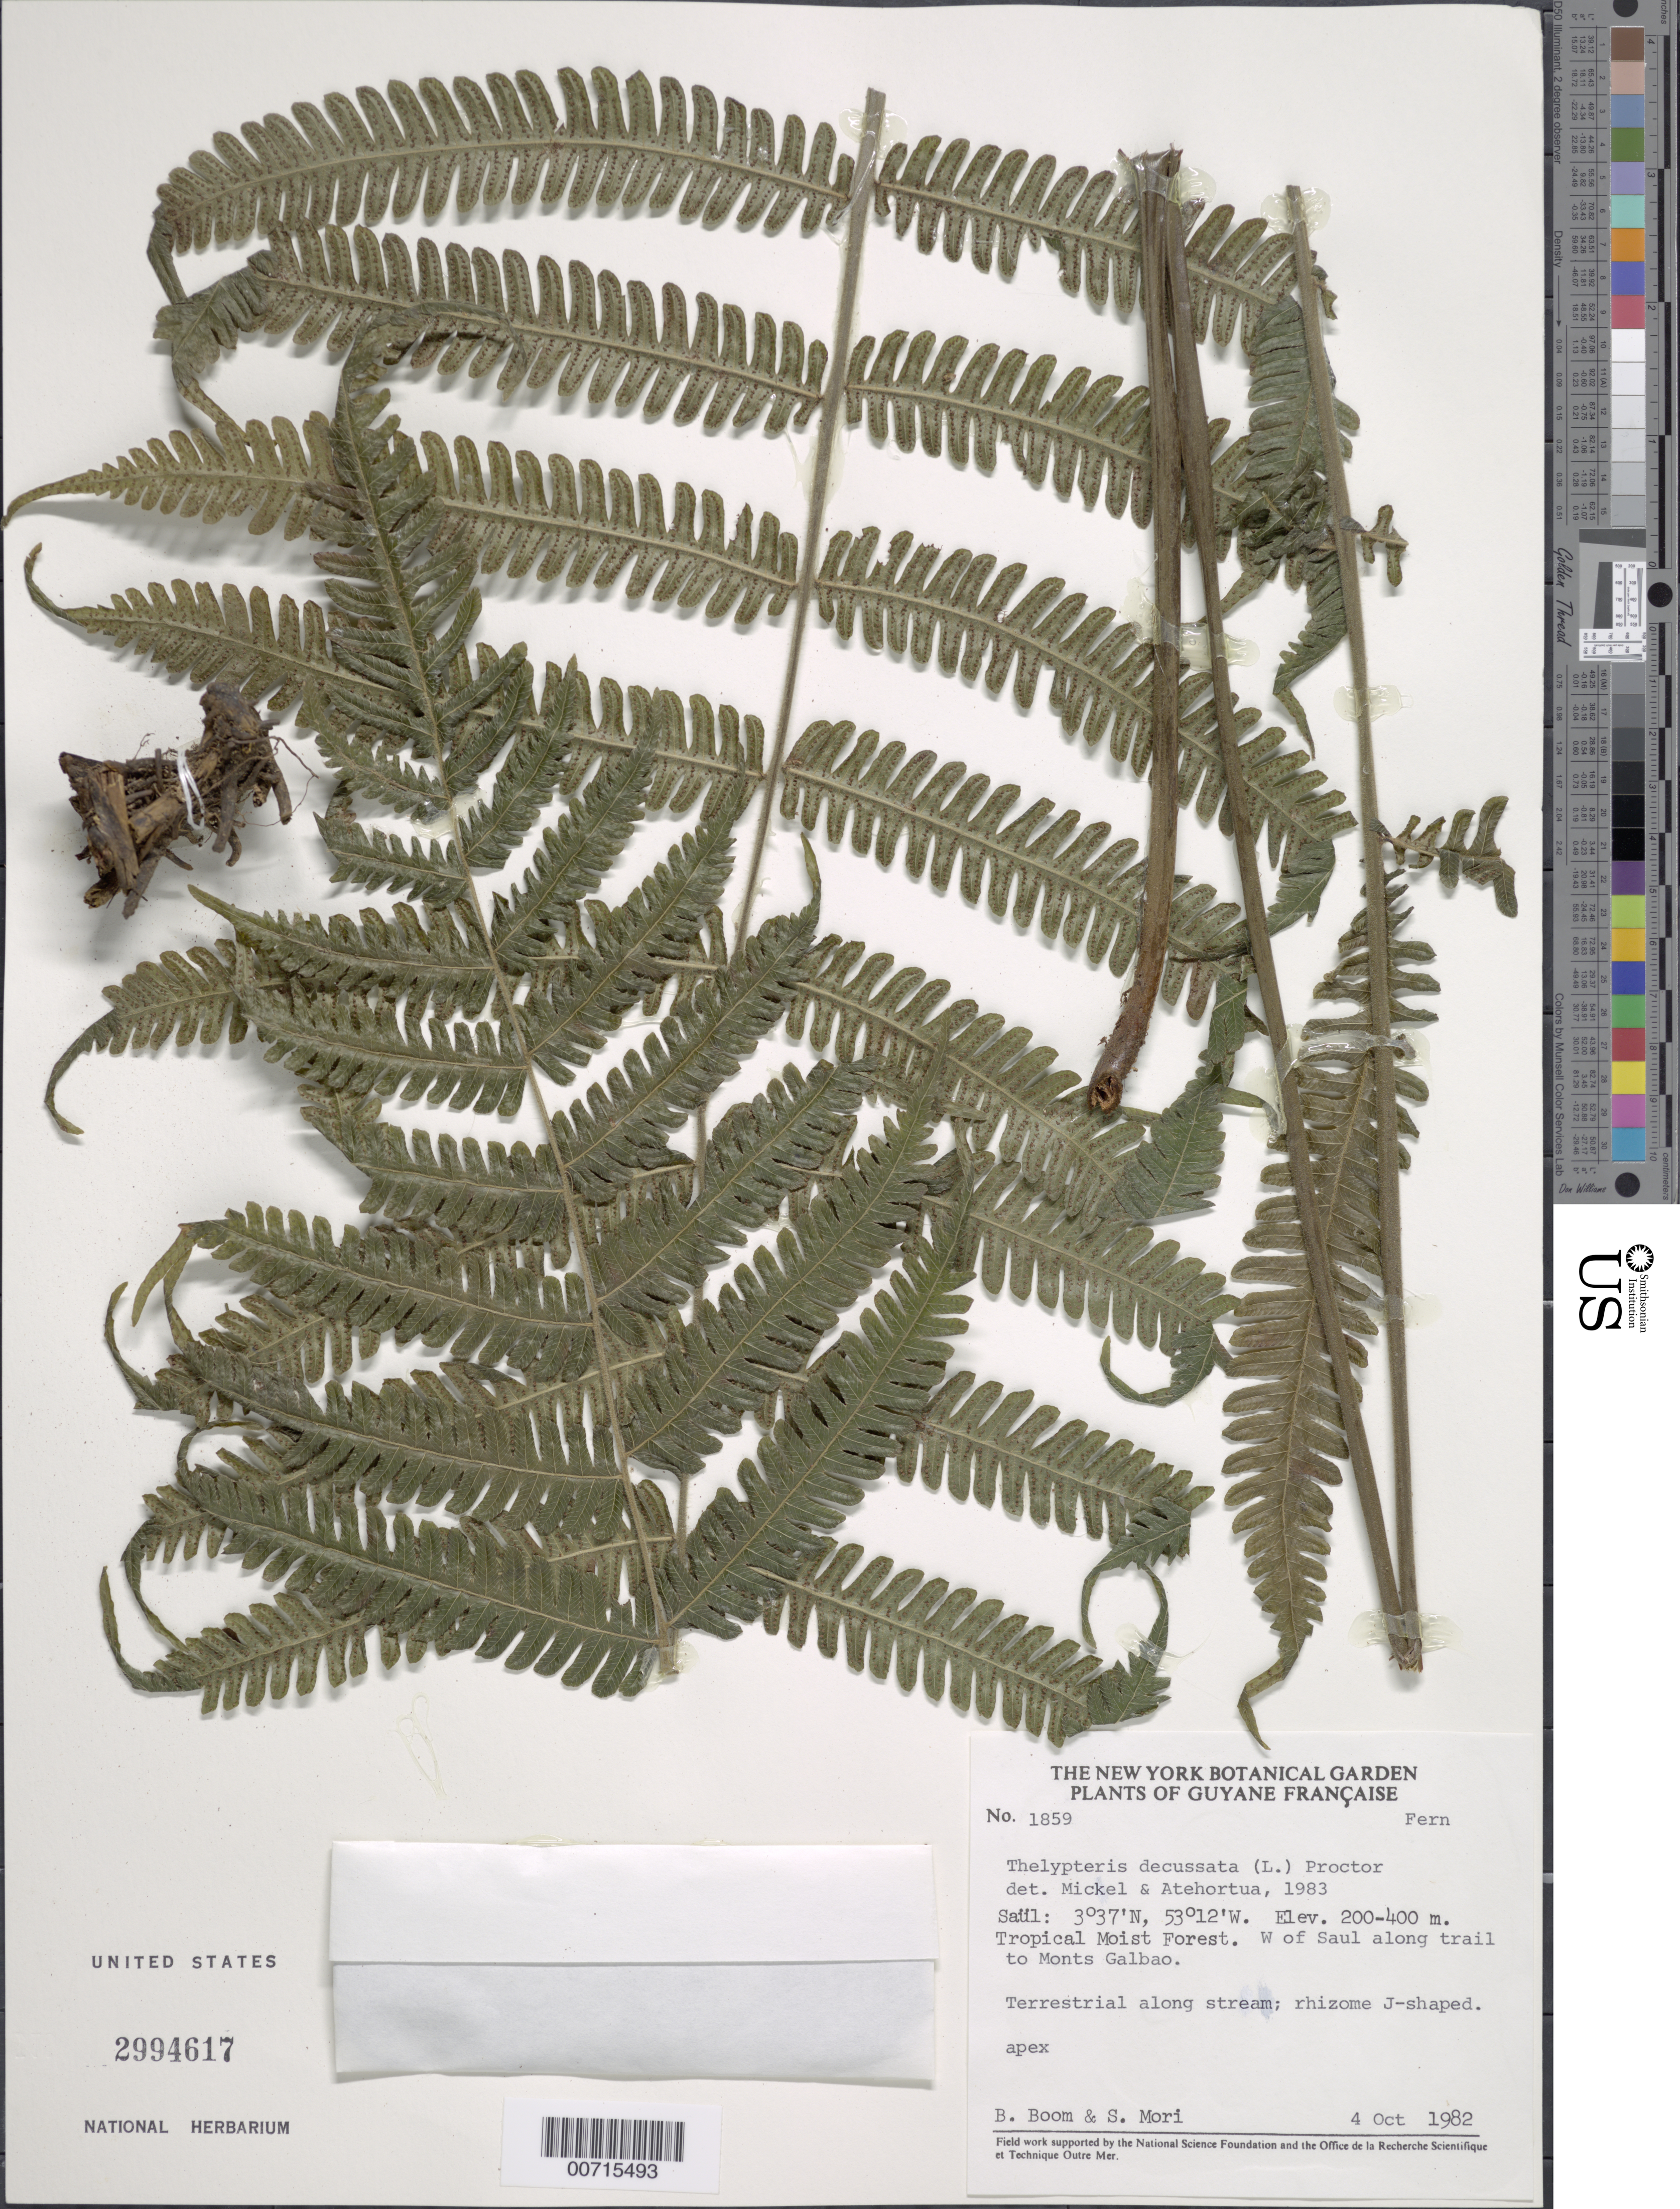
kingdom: Plantae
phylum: Tracheophyta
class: Polypodiopsida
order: Polypodiales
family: Thelypteridaceae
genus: Steiropteris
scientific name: Steiropteris decussata var. decussata (L.) comb. nov., ined. 2015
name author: (L.)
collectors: B. M. Boom & S. Mori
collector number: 1859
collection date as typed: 4-Oct-82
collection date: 1982-10-04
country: French Guiana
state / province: Saint-Laurent-du-Maroni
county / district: Saül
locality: Saül, W of, on trail to Monts Galbao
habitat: Tropical moist forest, along stream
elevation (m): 200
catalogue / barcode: US 2994617